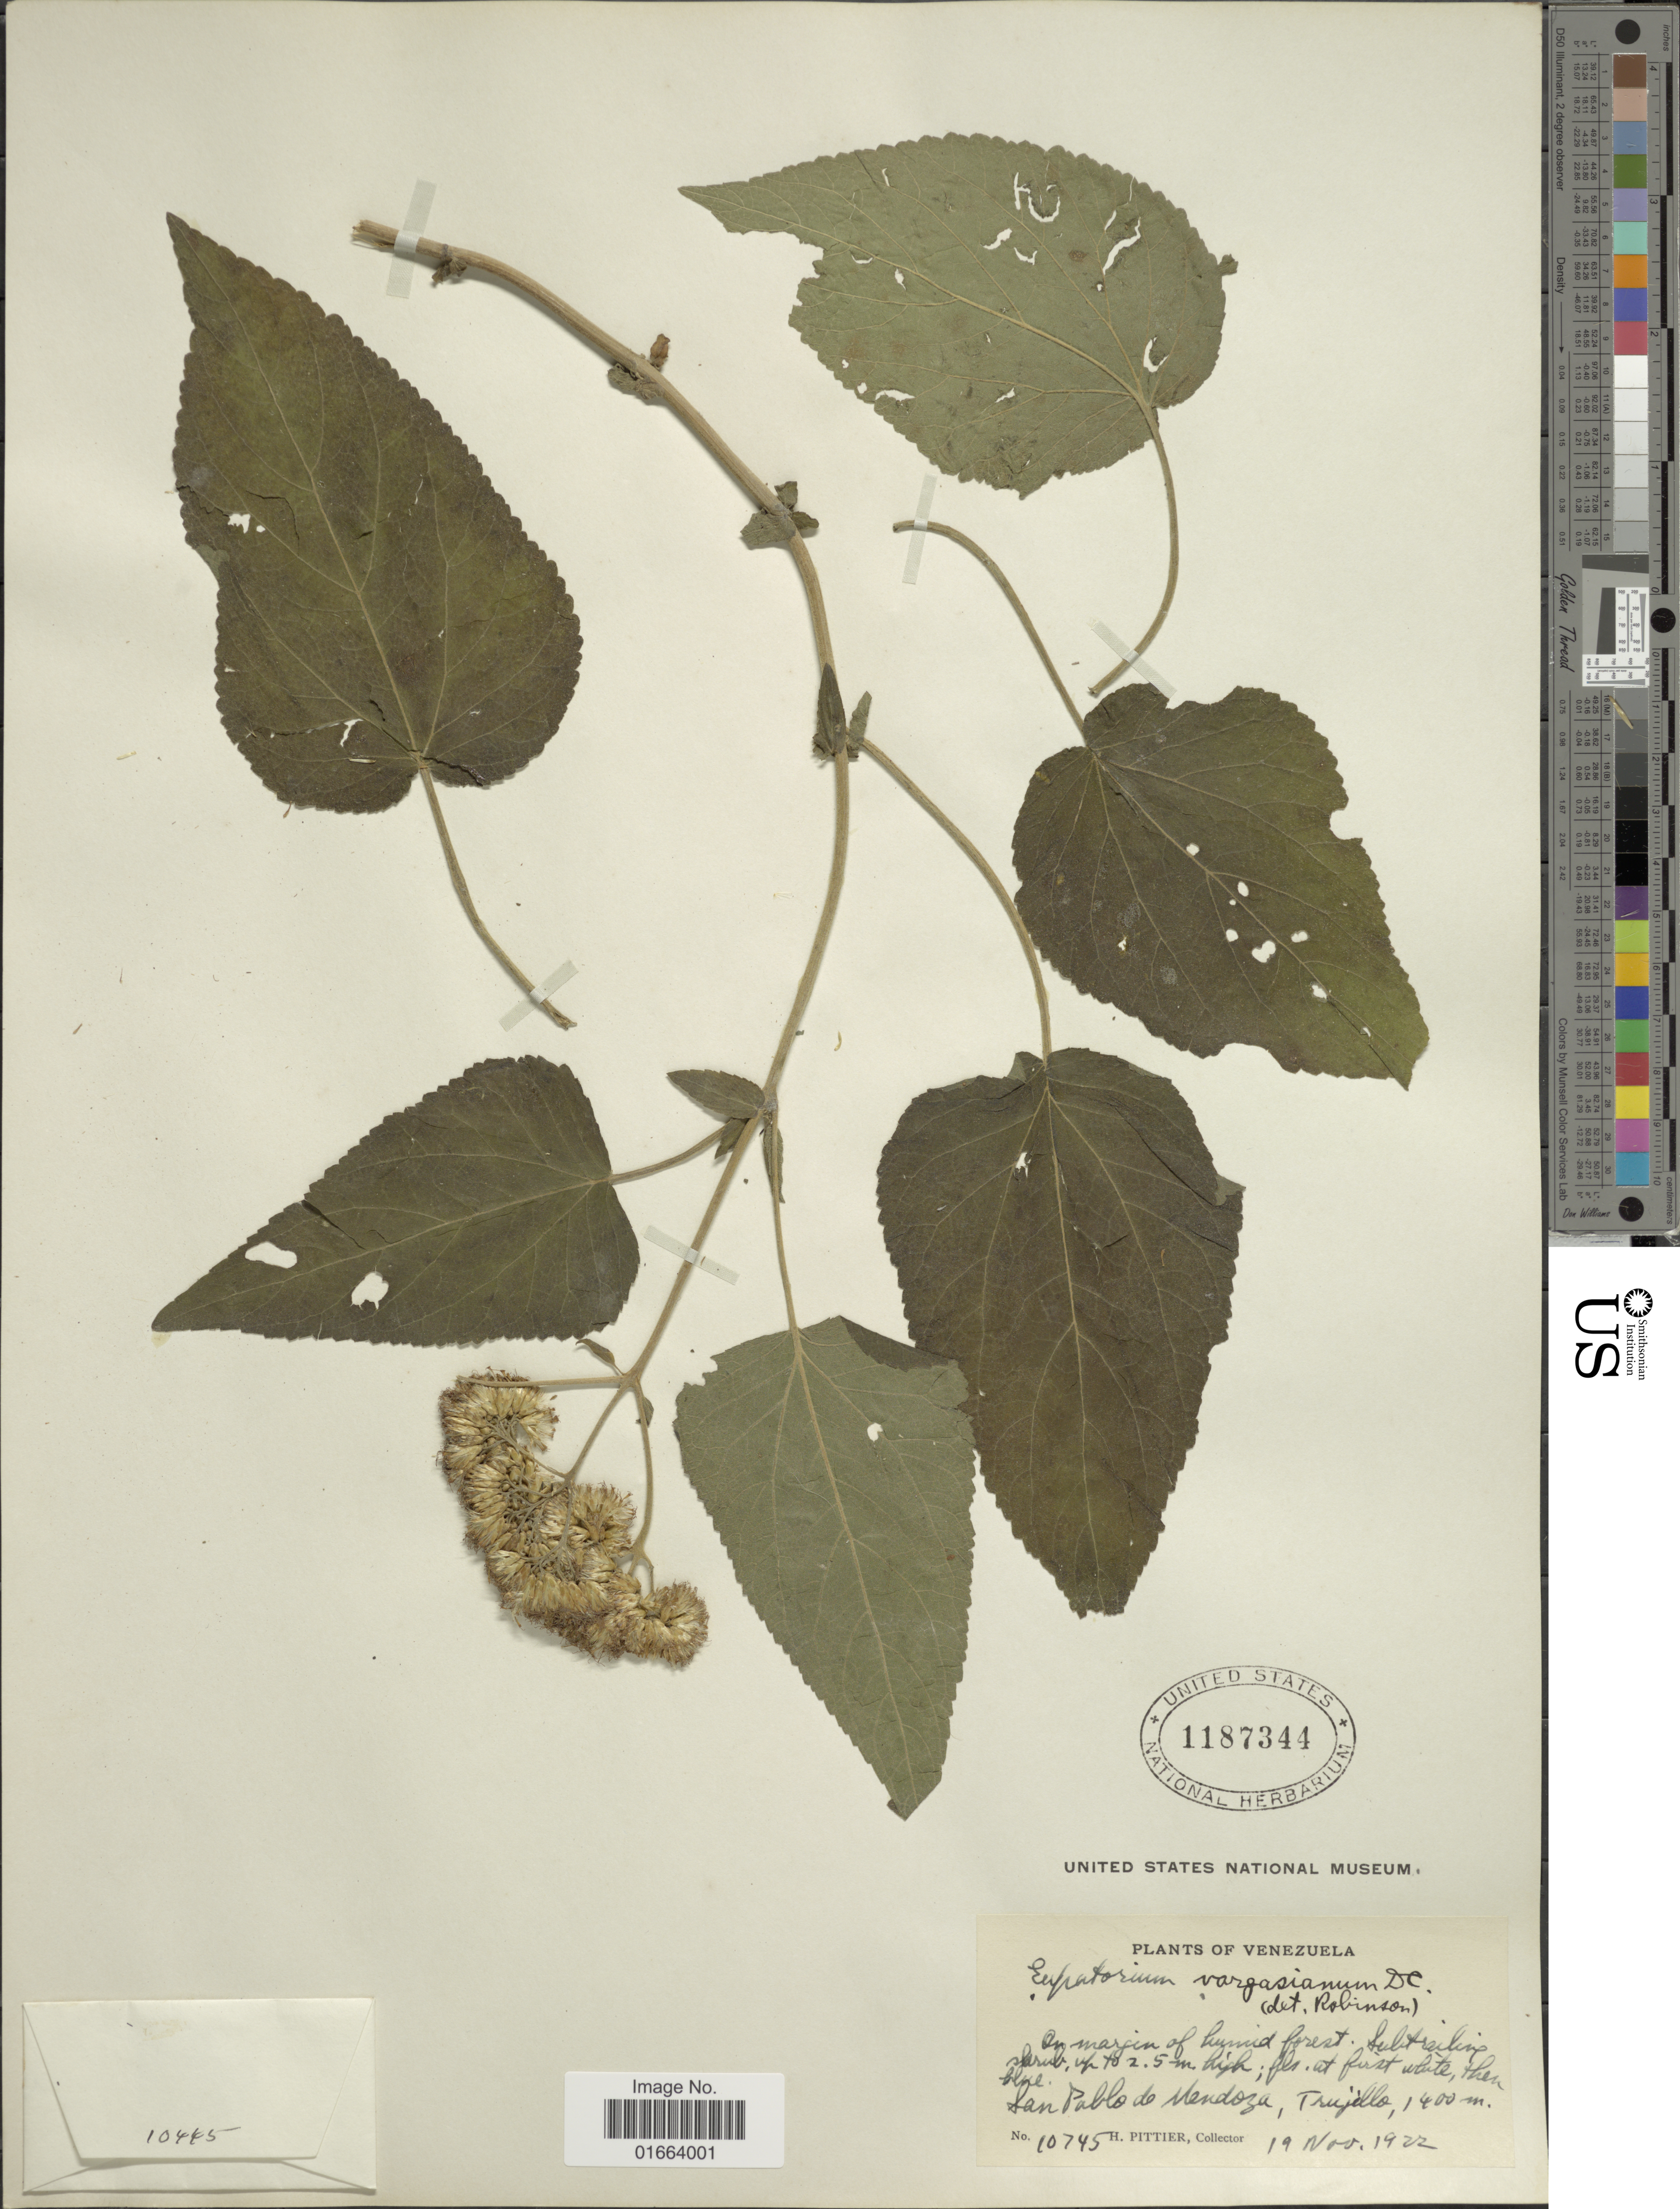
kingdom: Plantae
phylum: Tracheophyta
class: Magnoliopsida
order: Asterales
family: Asteraceae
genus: Critoniella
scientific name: Critoniella vargasiana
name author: (DC.) R.M. King & H. Rob.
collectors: H. F. Pittier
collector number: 10745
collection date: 1922-11-19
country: Venezuela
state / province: Trujillo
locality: San Pablo de Mendoza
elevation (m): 1400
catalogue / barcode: US 1187344